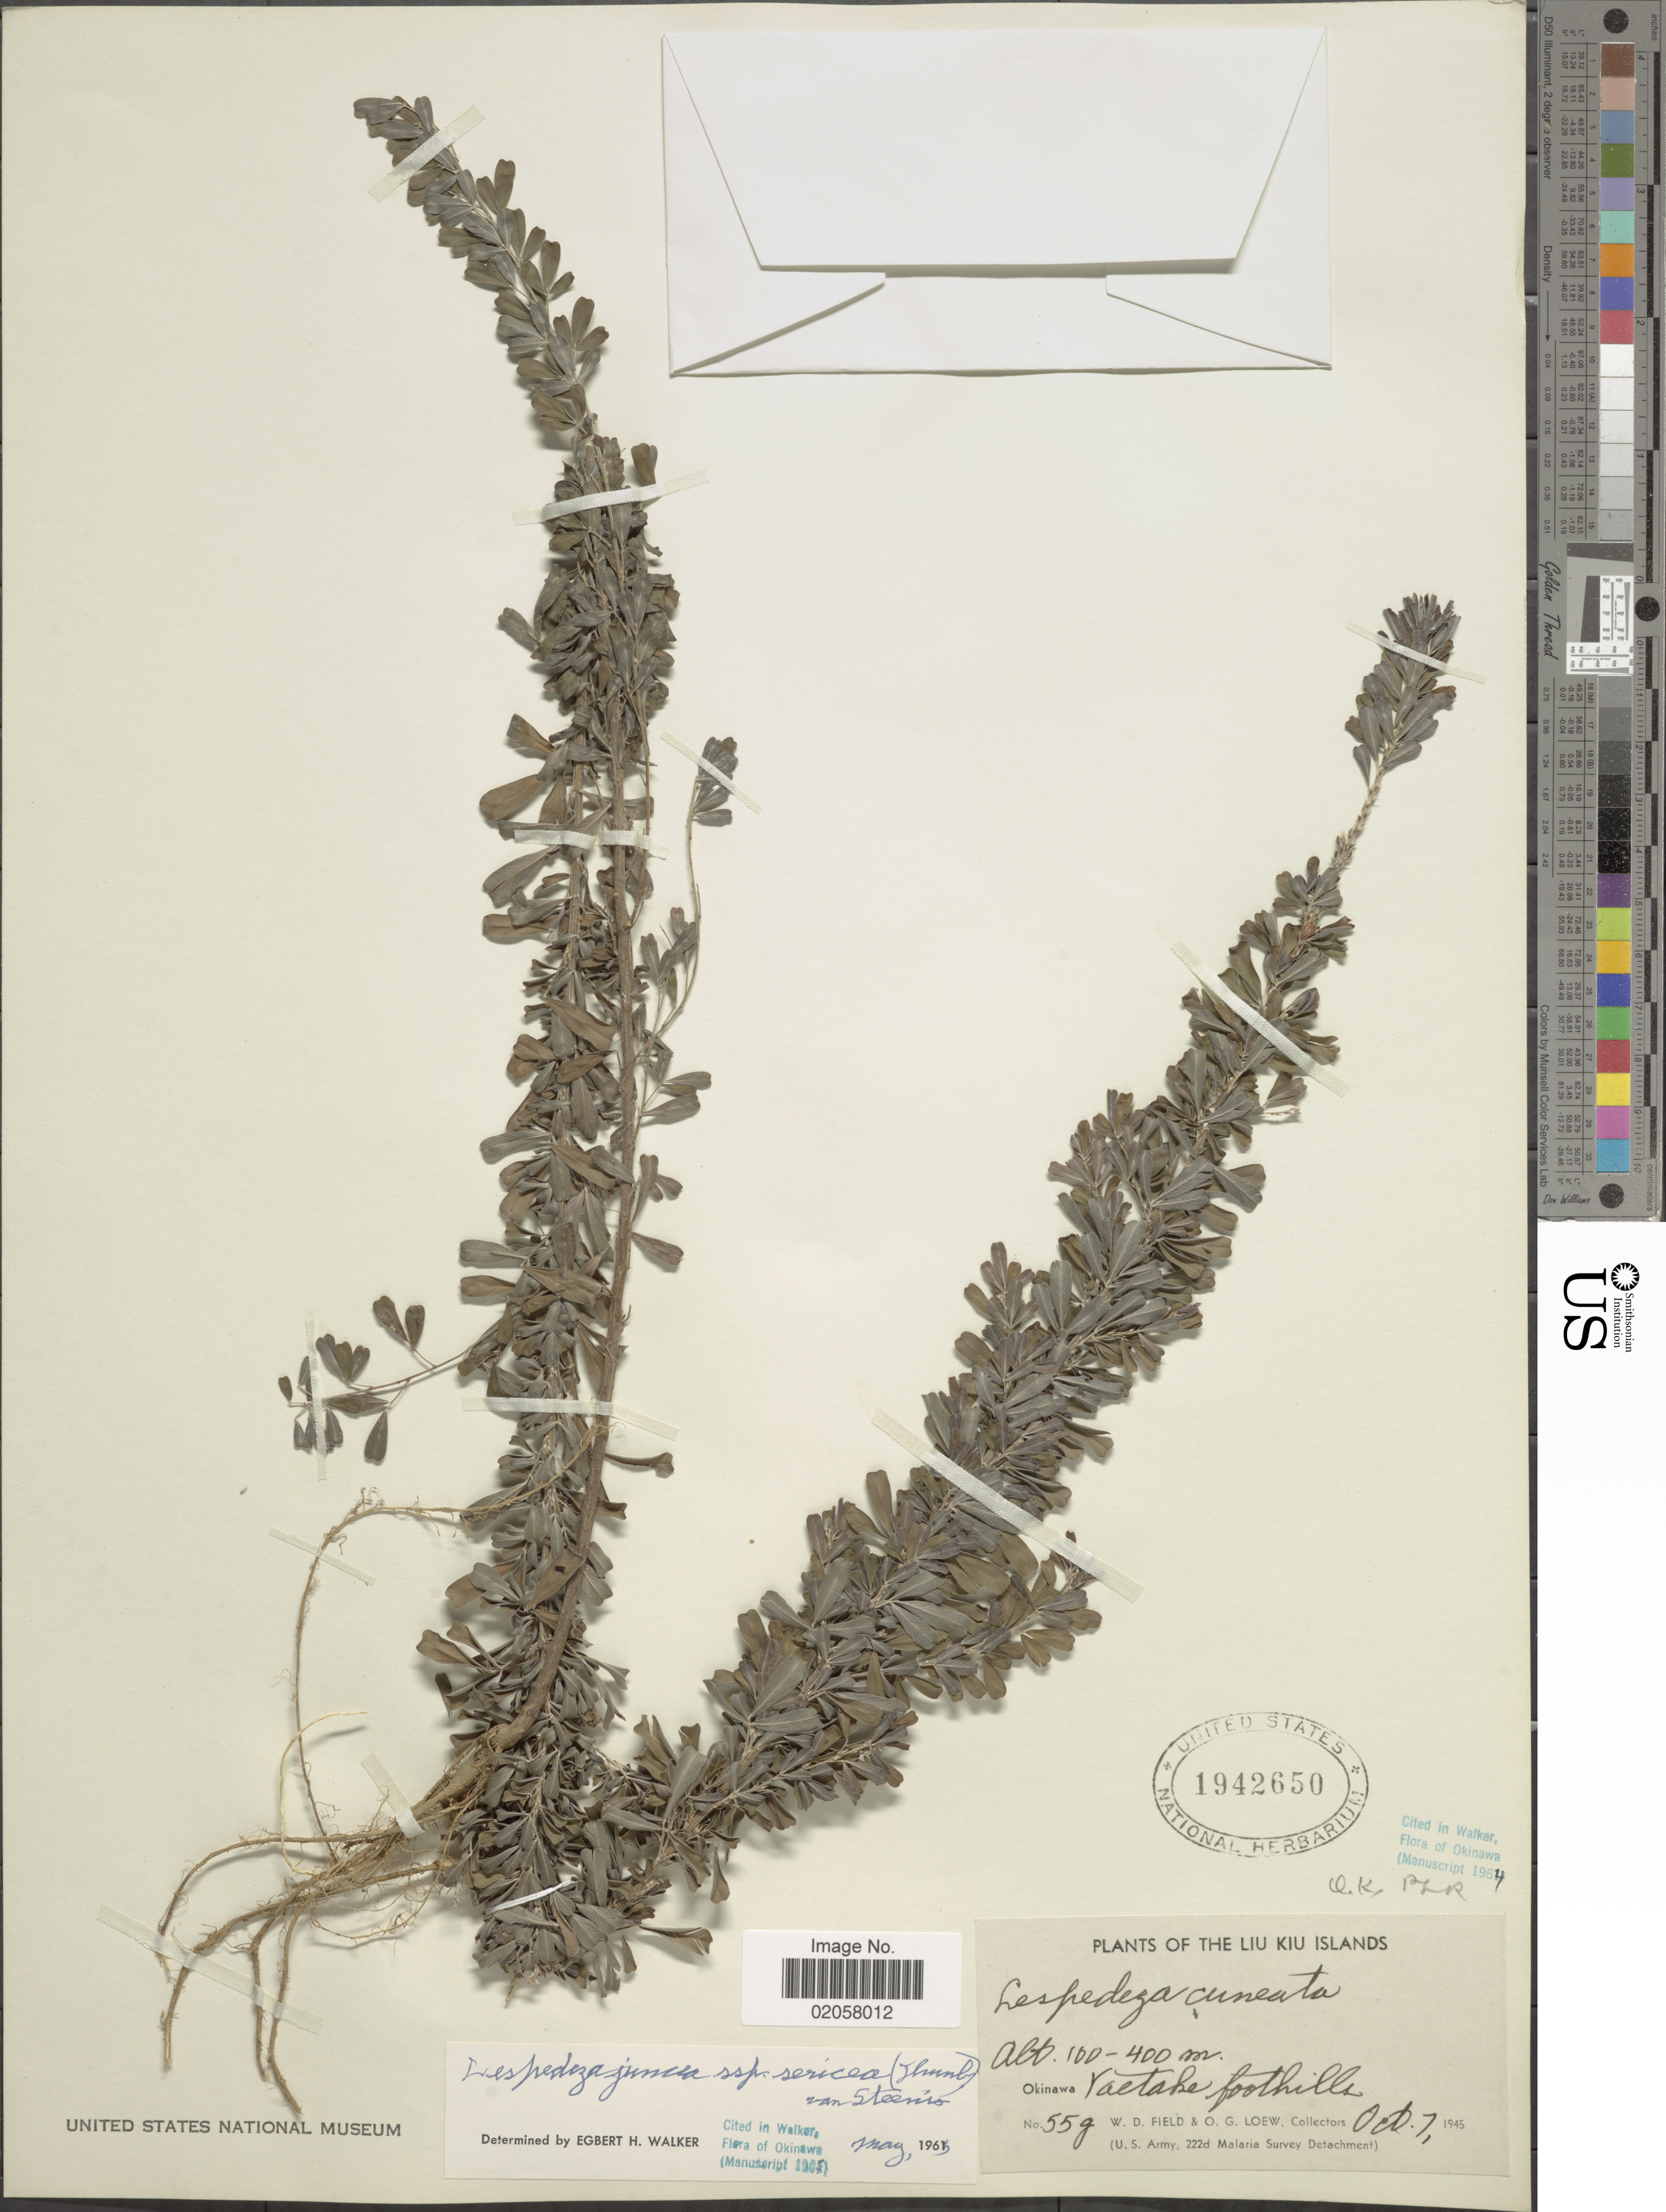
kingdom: Plantae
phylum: Tracheophyta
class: Magnoliopsida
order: Fabales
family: Fabaceae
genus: Lespedeza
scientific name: Lespedeza cuneata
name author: (Dum. Cours.) G. Don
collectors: W. D. Field & O. G. Loew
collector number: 55g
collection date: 1945-10-07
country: Japan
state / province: Okinawa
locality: The Liu Kiu Islands, Yaetake foothills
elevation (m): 100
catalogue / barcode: US 1942650